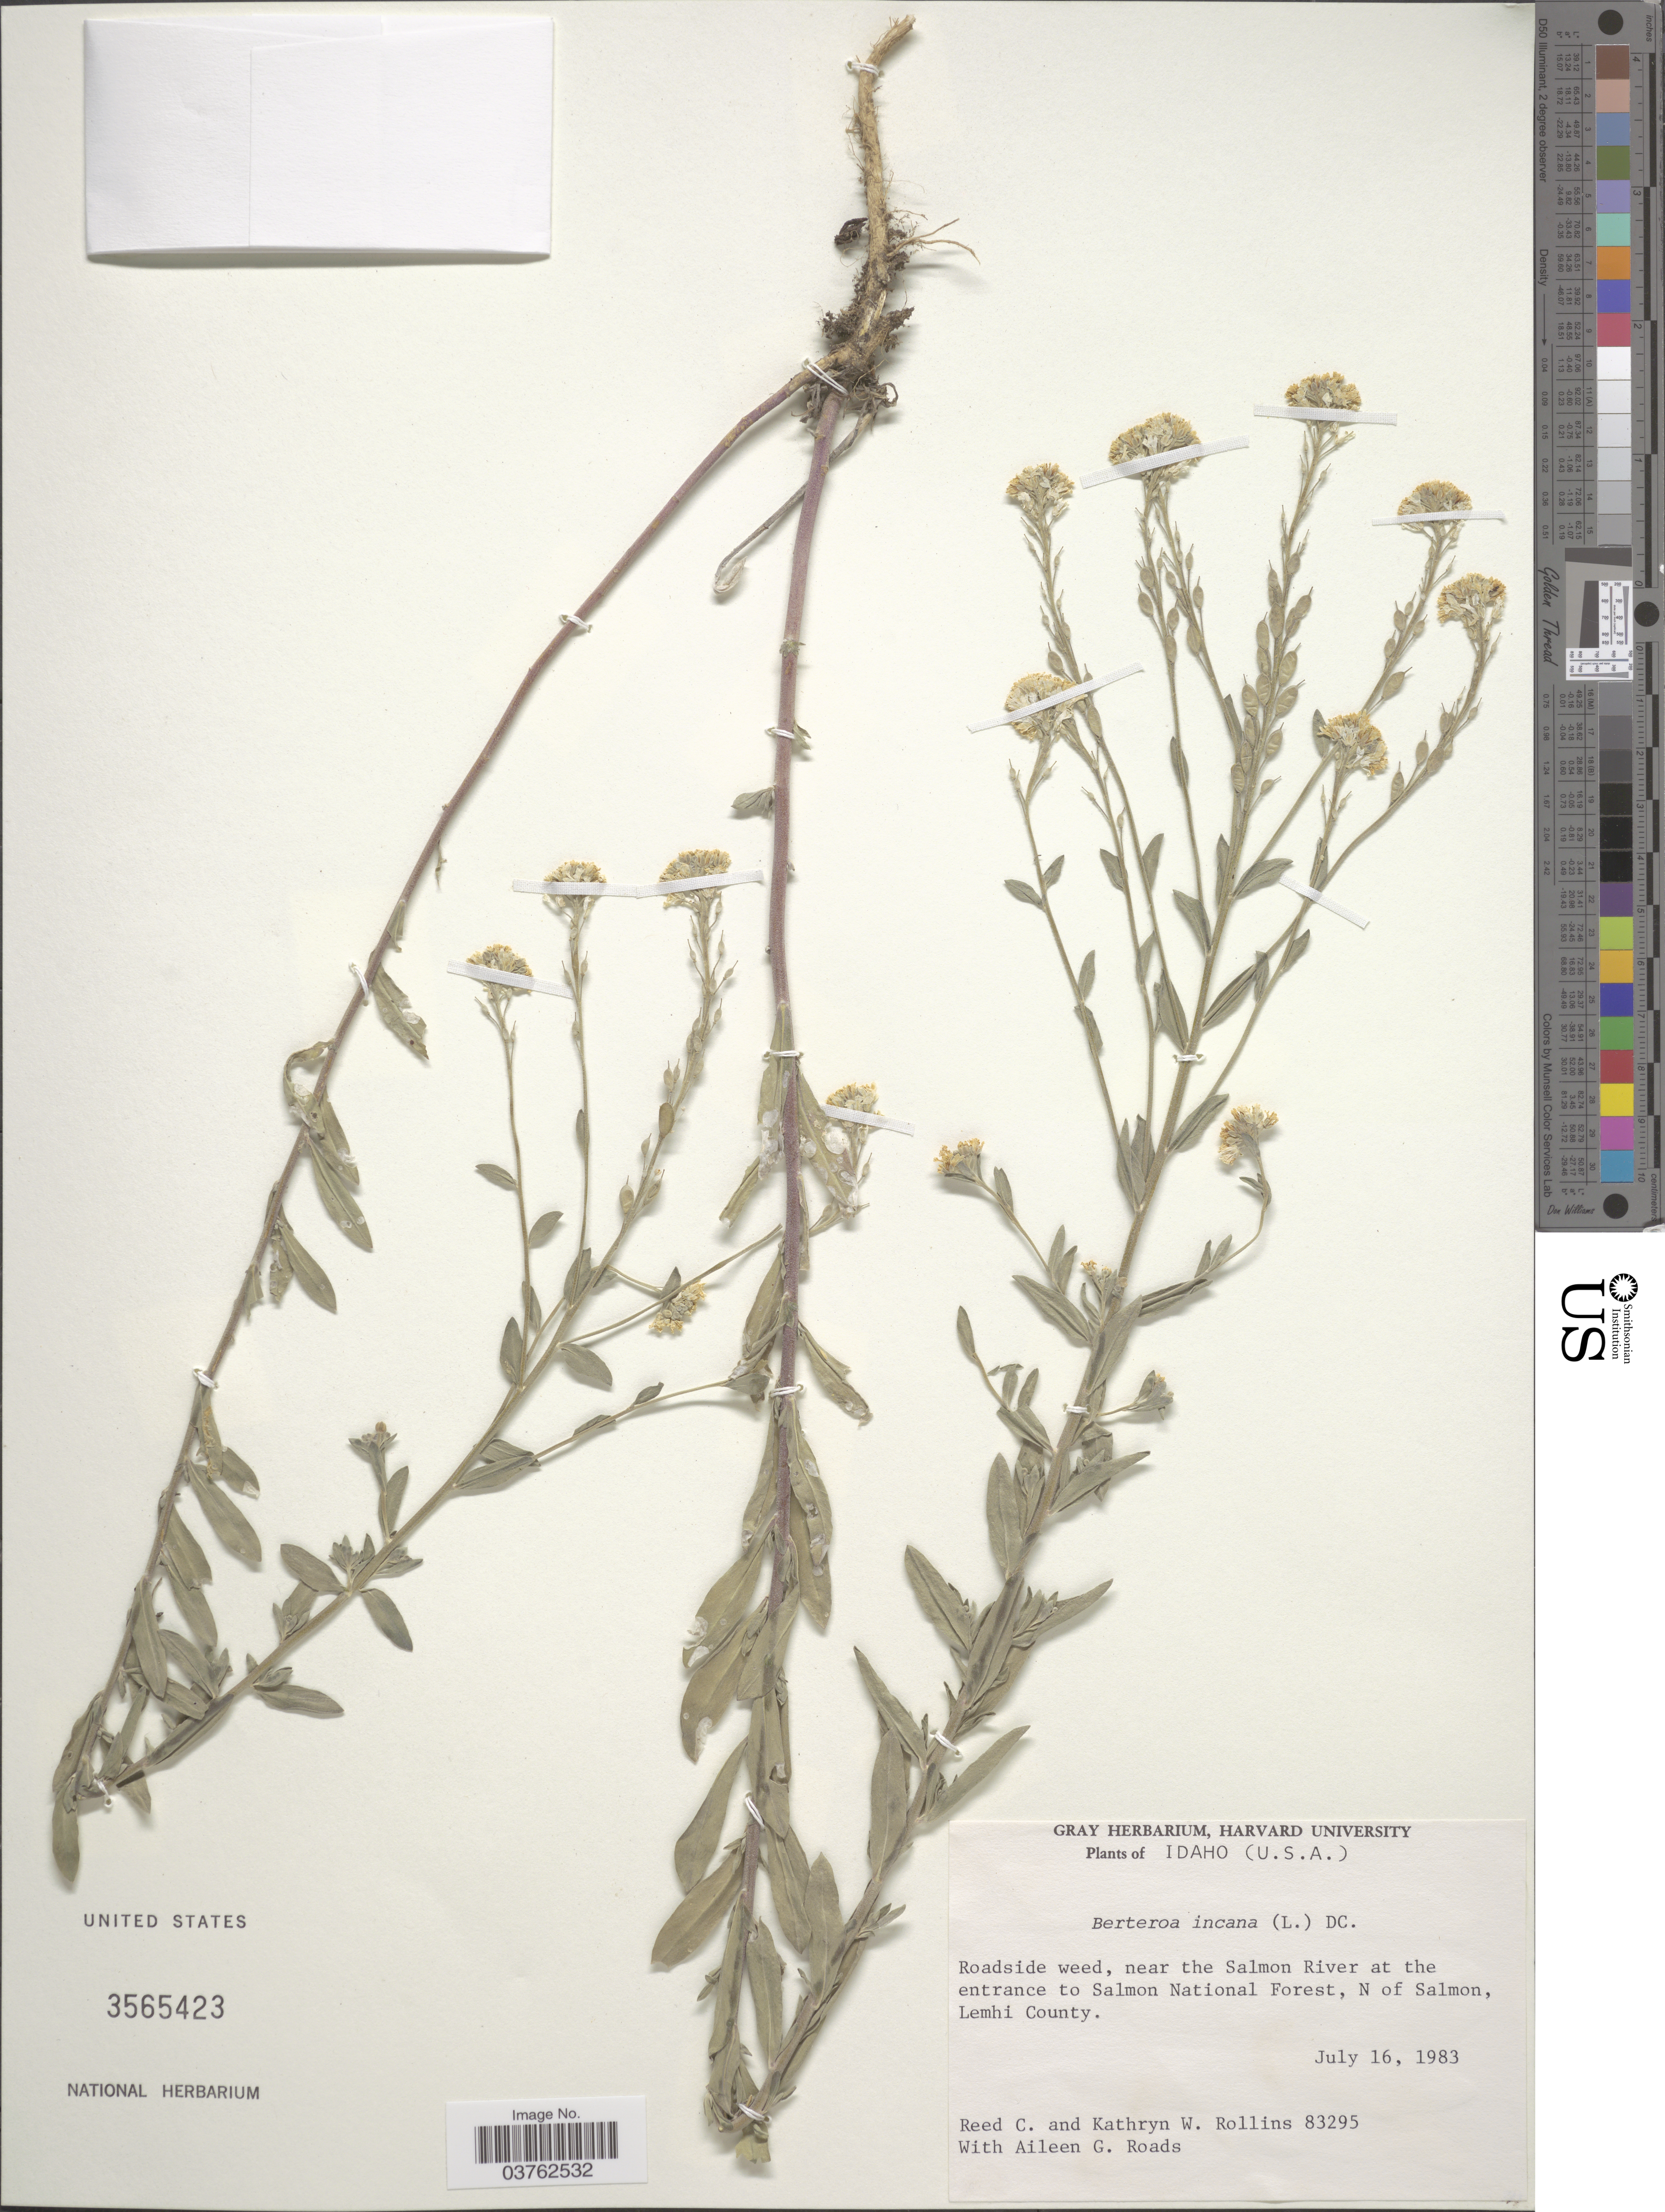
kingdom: Plantae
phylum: Tracheophyta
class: Magnoliopsida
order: Brassicales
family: Brassicaceae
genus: Berteroa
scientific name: Berteroa incana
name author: (L.) DC.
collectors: R. C. Rollins, K. W. Rollins & A. Roads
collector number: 83295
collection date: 1983-07-16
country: United States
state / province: Idaho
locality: Roadside weed, near the Salmon River at the entrance to Salmon National Forest, N of Salmon, Lemhi County.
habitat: roadside weed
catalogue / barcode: US 3565423